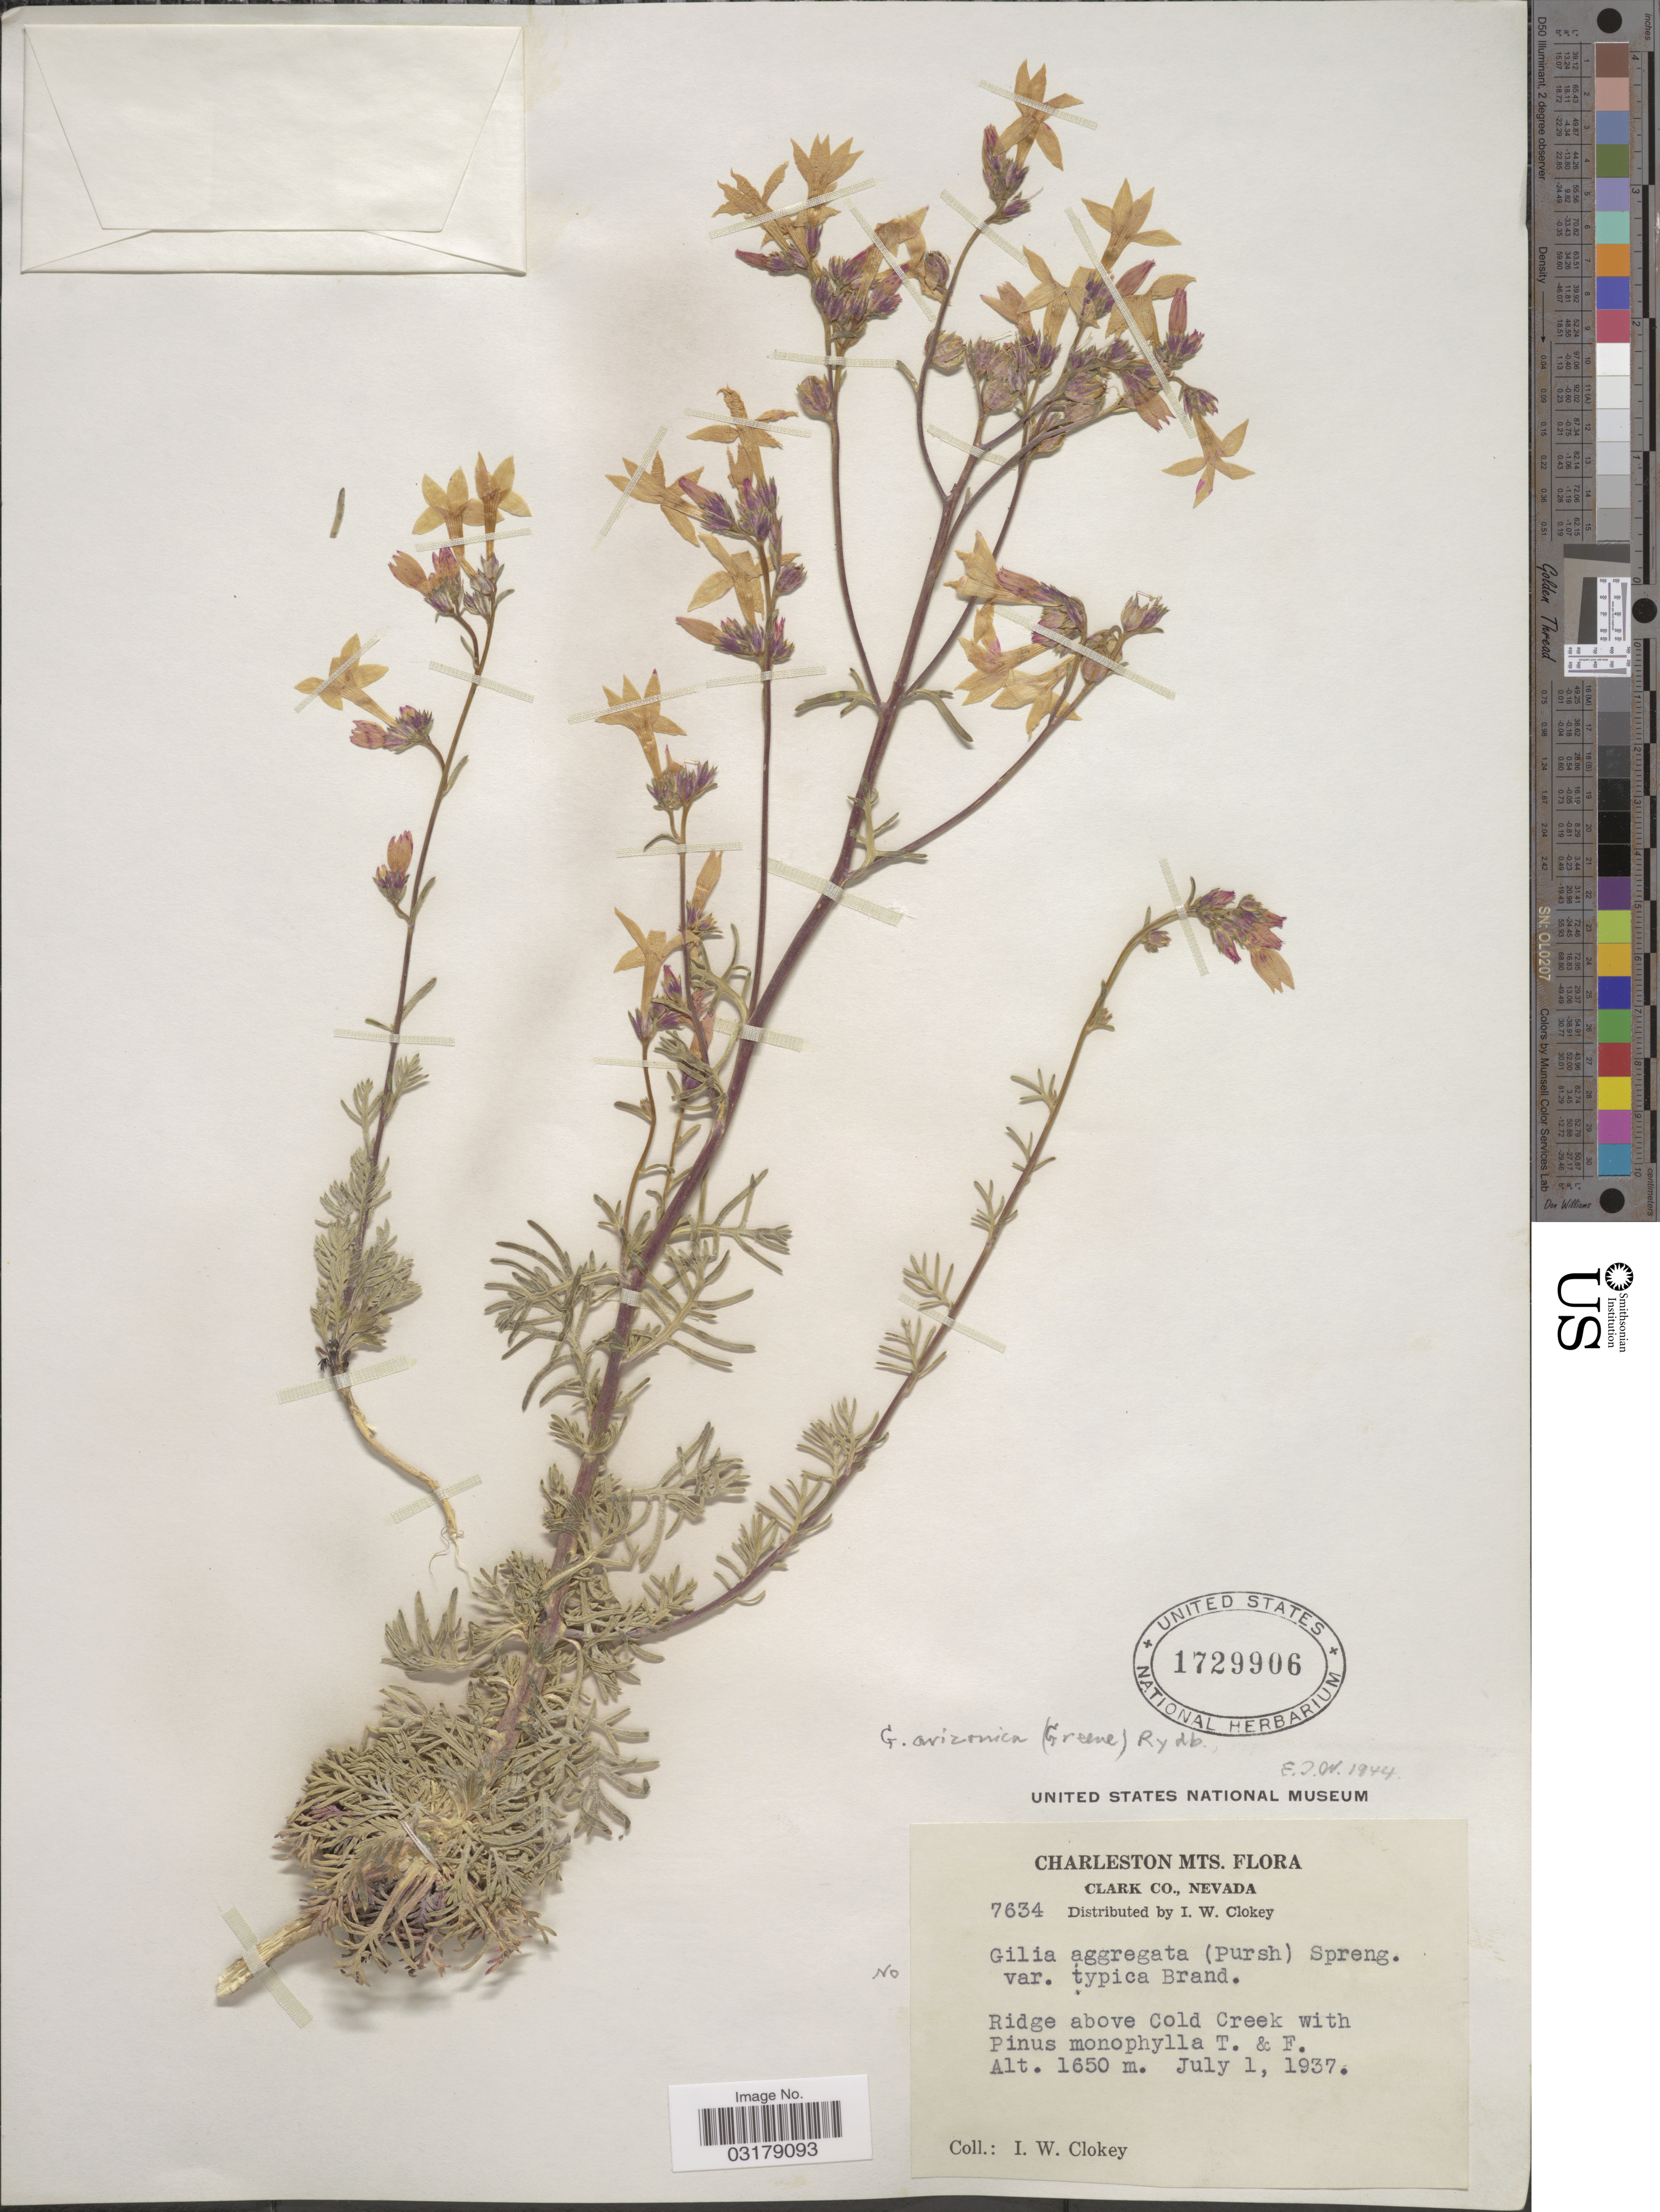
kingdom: Plantae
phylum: Tracheophyta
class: Magnoliopsida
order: Ericales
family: Polemoniaceae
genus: Ipomopsis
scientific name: Ipomopsis aggregata subsp. arizonica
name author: (Greene) V.E. Grant & A.D. Grant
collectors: I. W. Clokey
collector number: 7634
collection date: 1937-07-01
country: United States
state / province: Nevada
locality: Charleston Mts. Clark Co. Ridge above Cold Creek.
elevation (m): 1650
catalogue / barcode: US 1729906